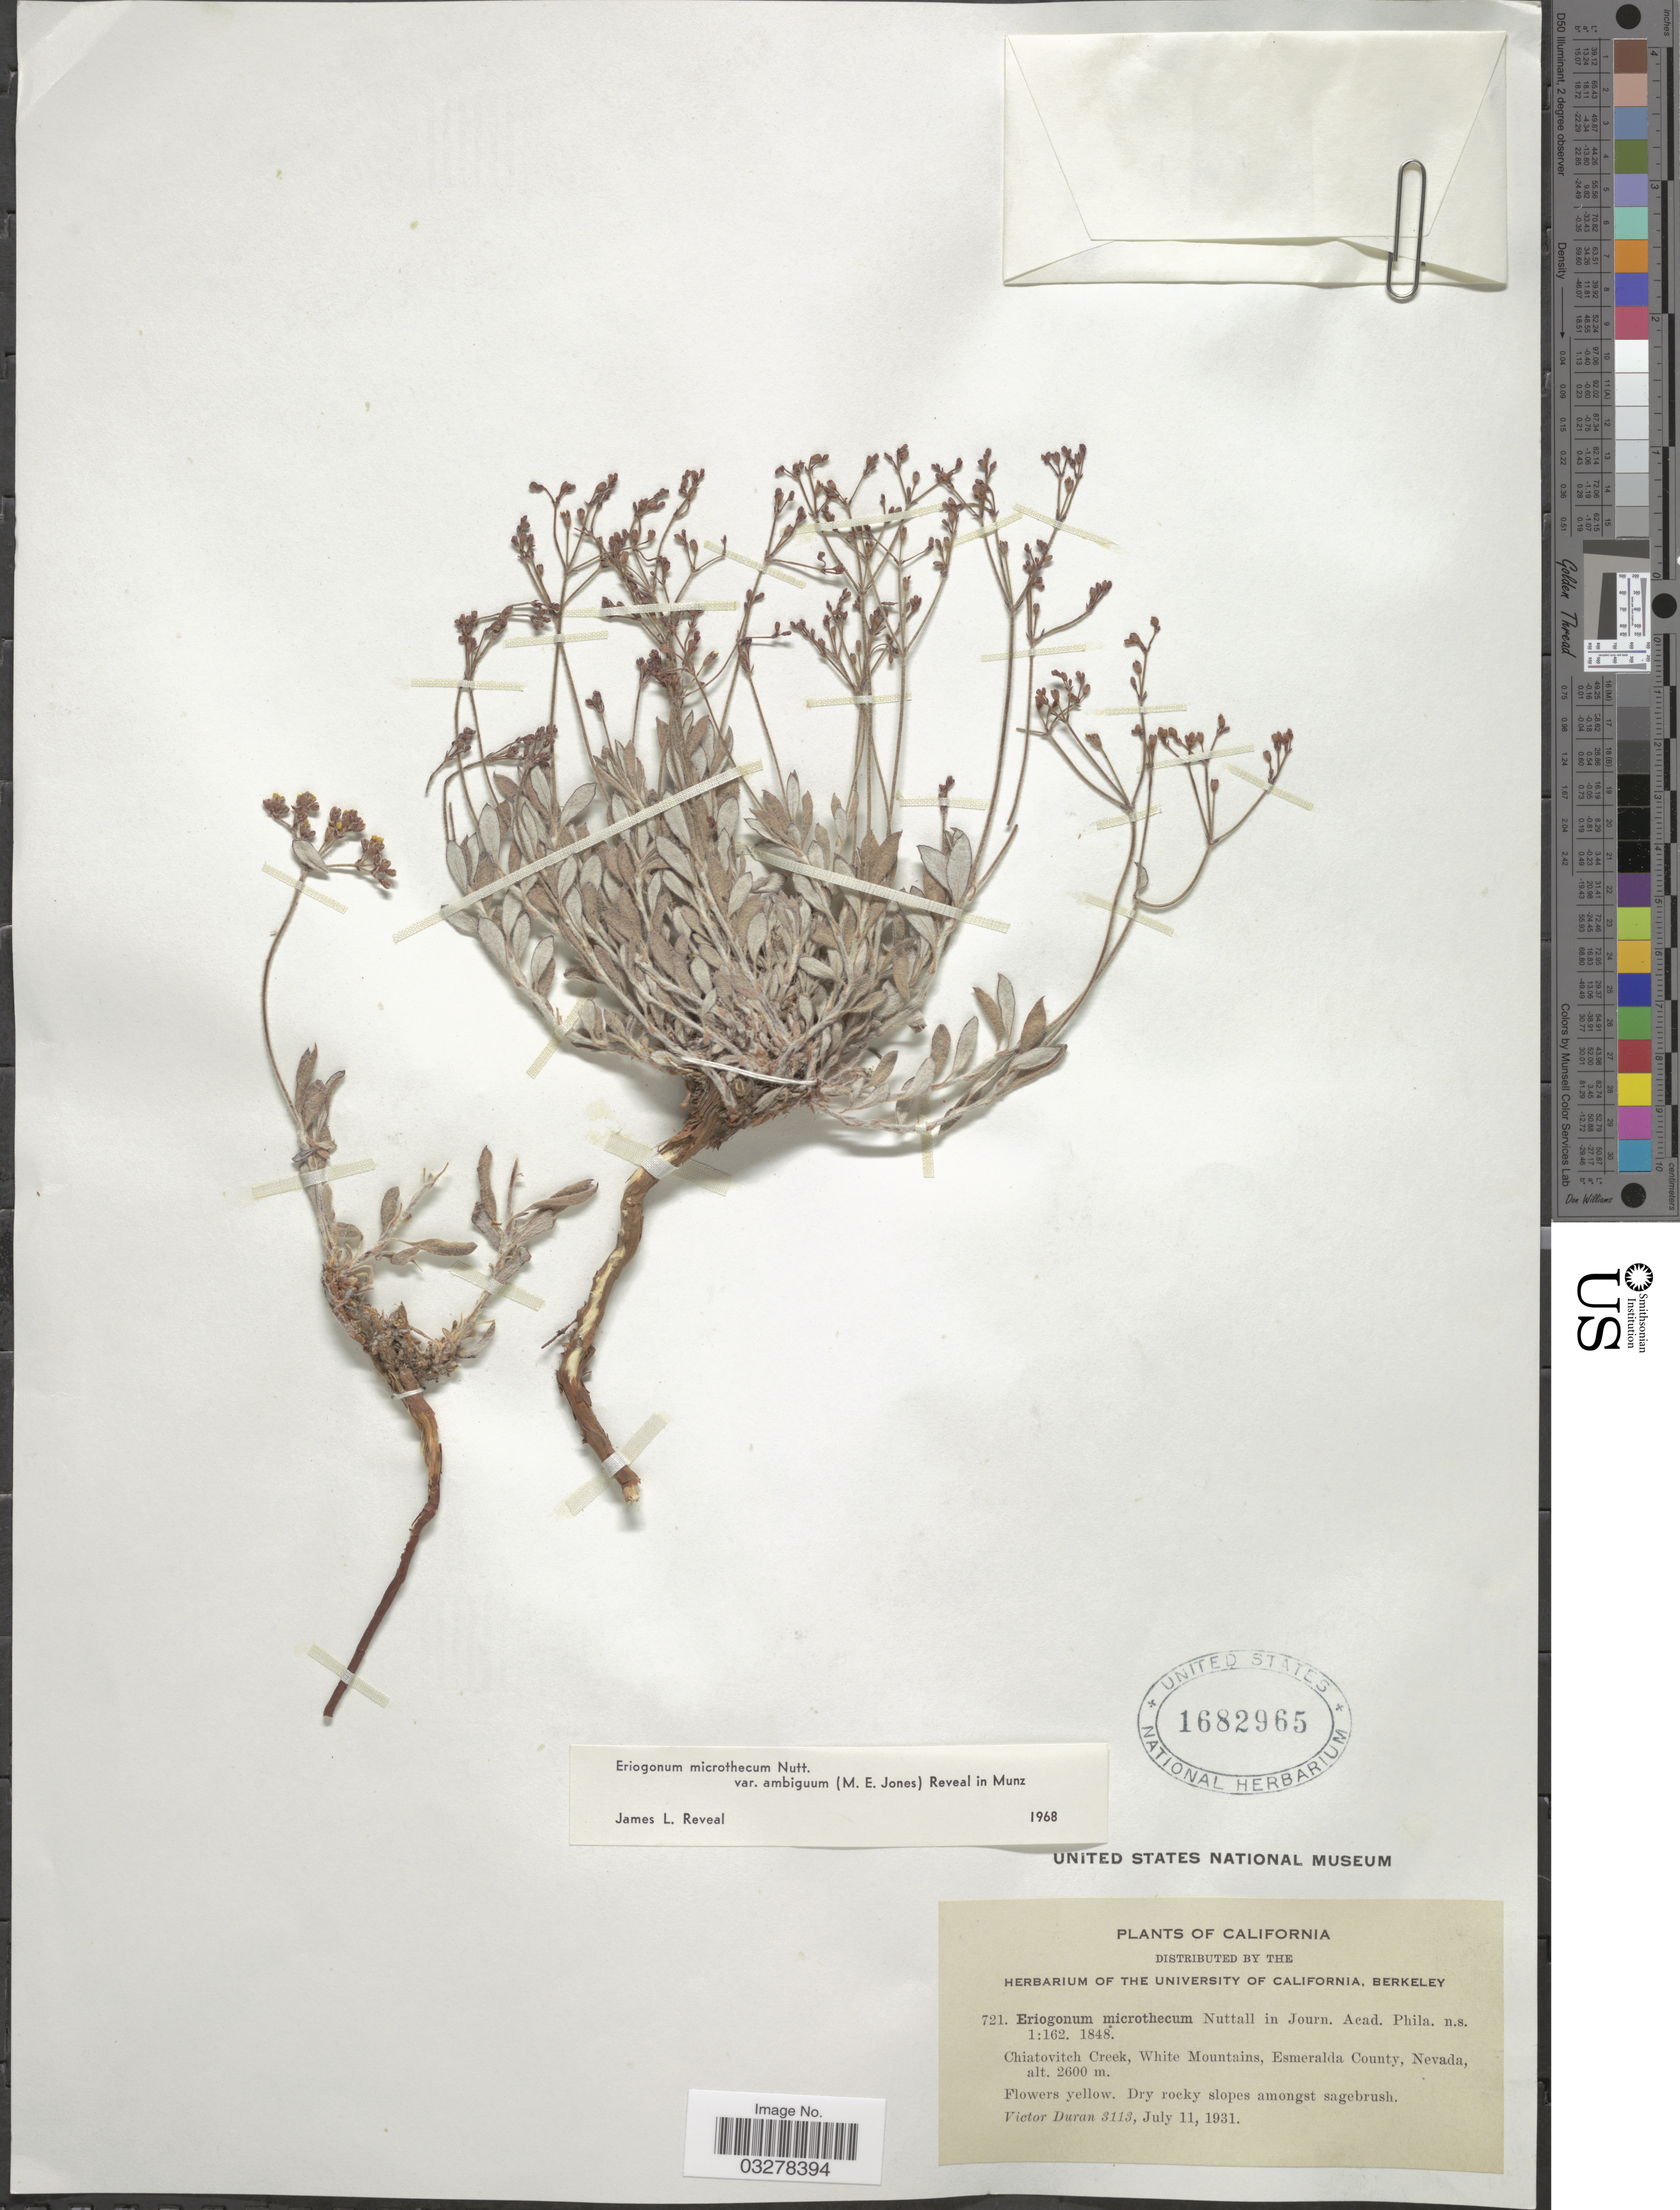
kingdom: Plantae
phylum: Tracheophyta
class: Magnoliopsida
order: Caryophyllales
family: Polygonaceae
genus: Eriogonum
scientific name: Eriogonum microtheca var. ambiguum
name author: (M.E. Jones) Reveal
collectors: V. Duran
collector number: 3113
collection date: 1931-07-11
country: United States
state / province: Nevada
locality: Chiatovitch Creek, White Mountains, Esmeralda County.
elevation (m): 2600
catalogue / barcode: US 1682965